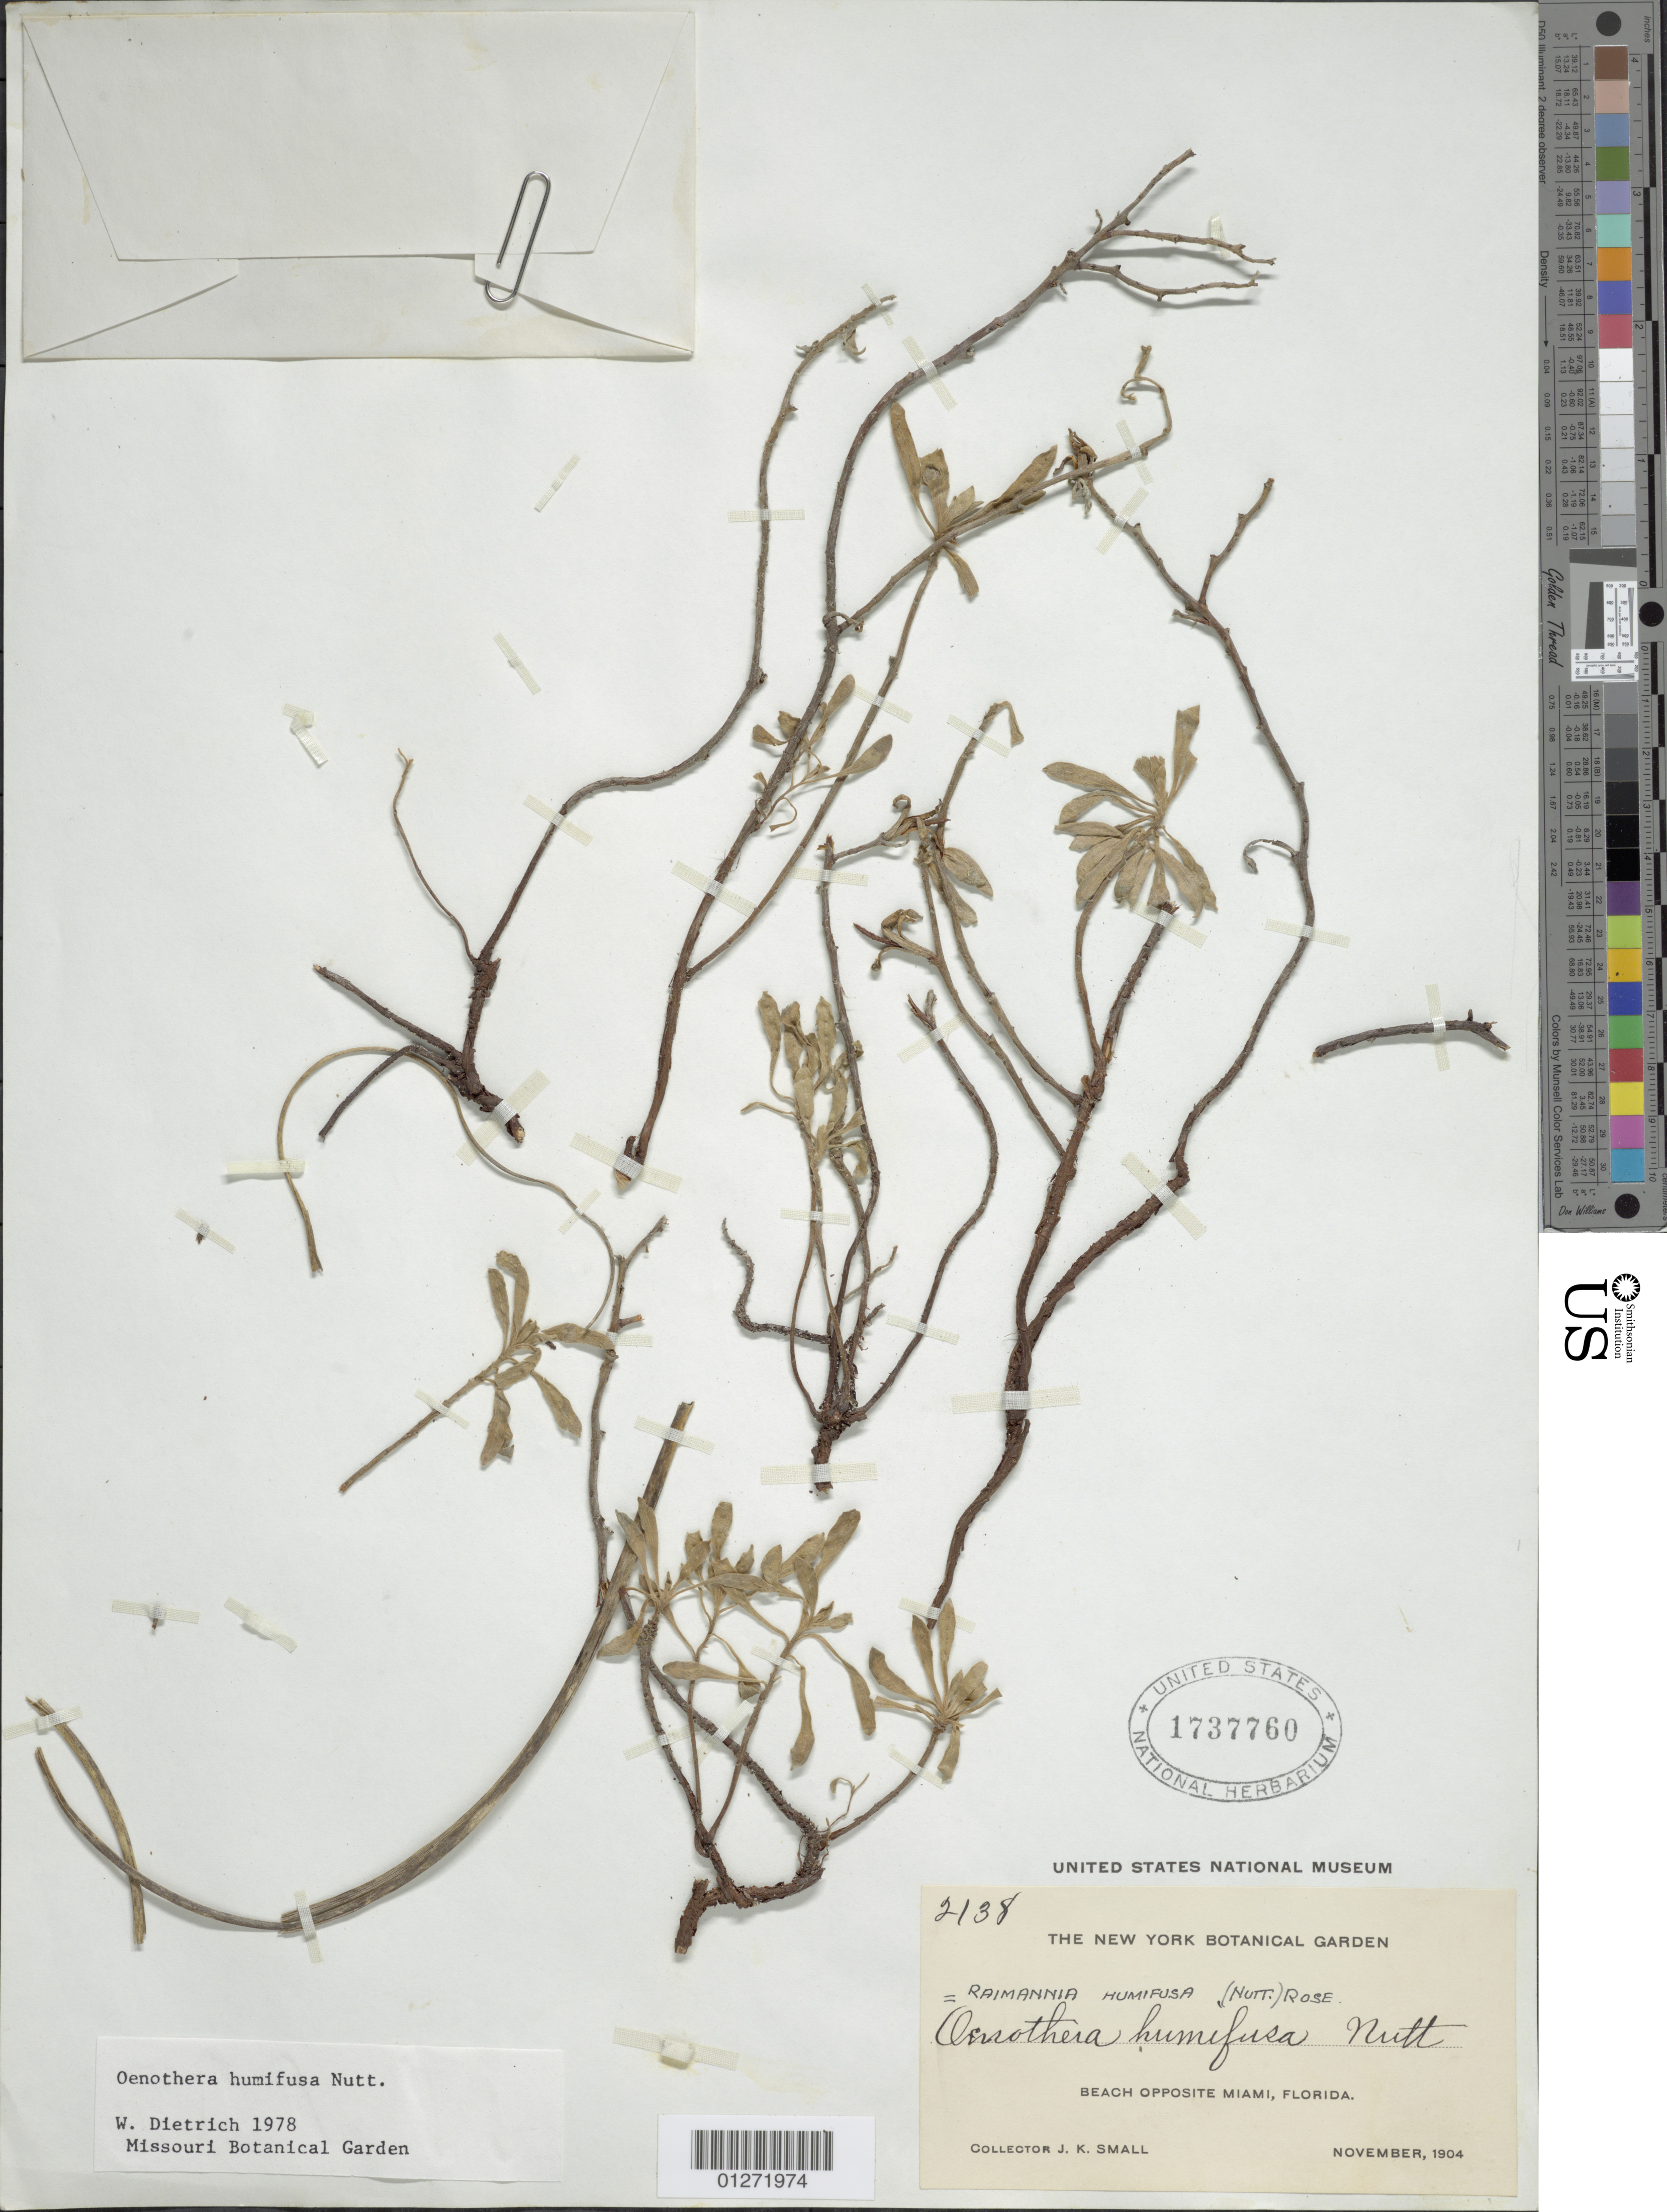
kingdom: Plantae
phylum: Tracheophyta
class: Magnoliopsida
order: Myrtales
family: Onagraceae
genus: Oenothera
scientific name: Oenothera humifusa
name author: Nutt.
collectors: J. K. Small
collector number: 2138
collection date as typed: Nov 1904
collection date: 1904-11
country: United States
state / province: Florida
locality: Miami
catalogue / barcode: US 1737760